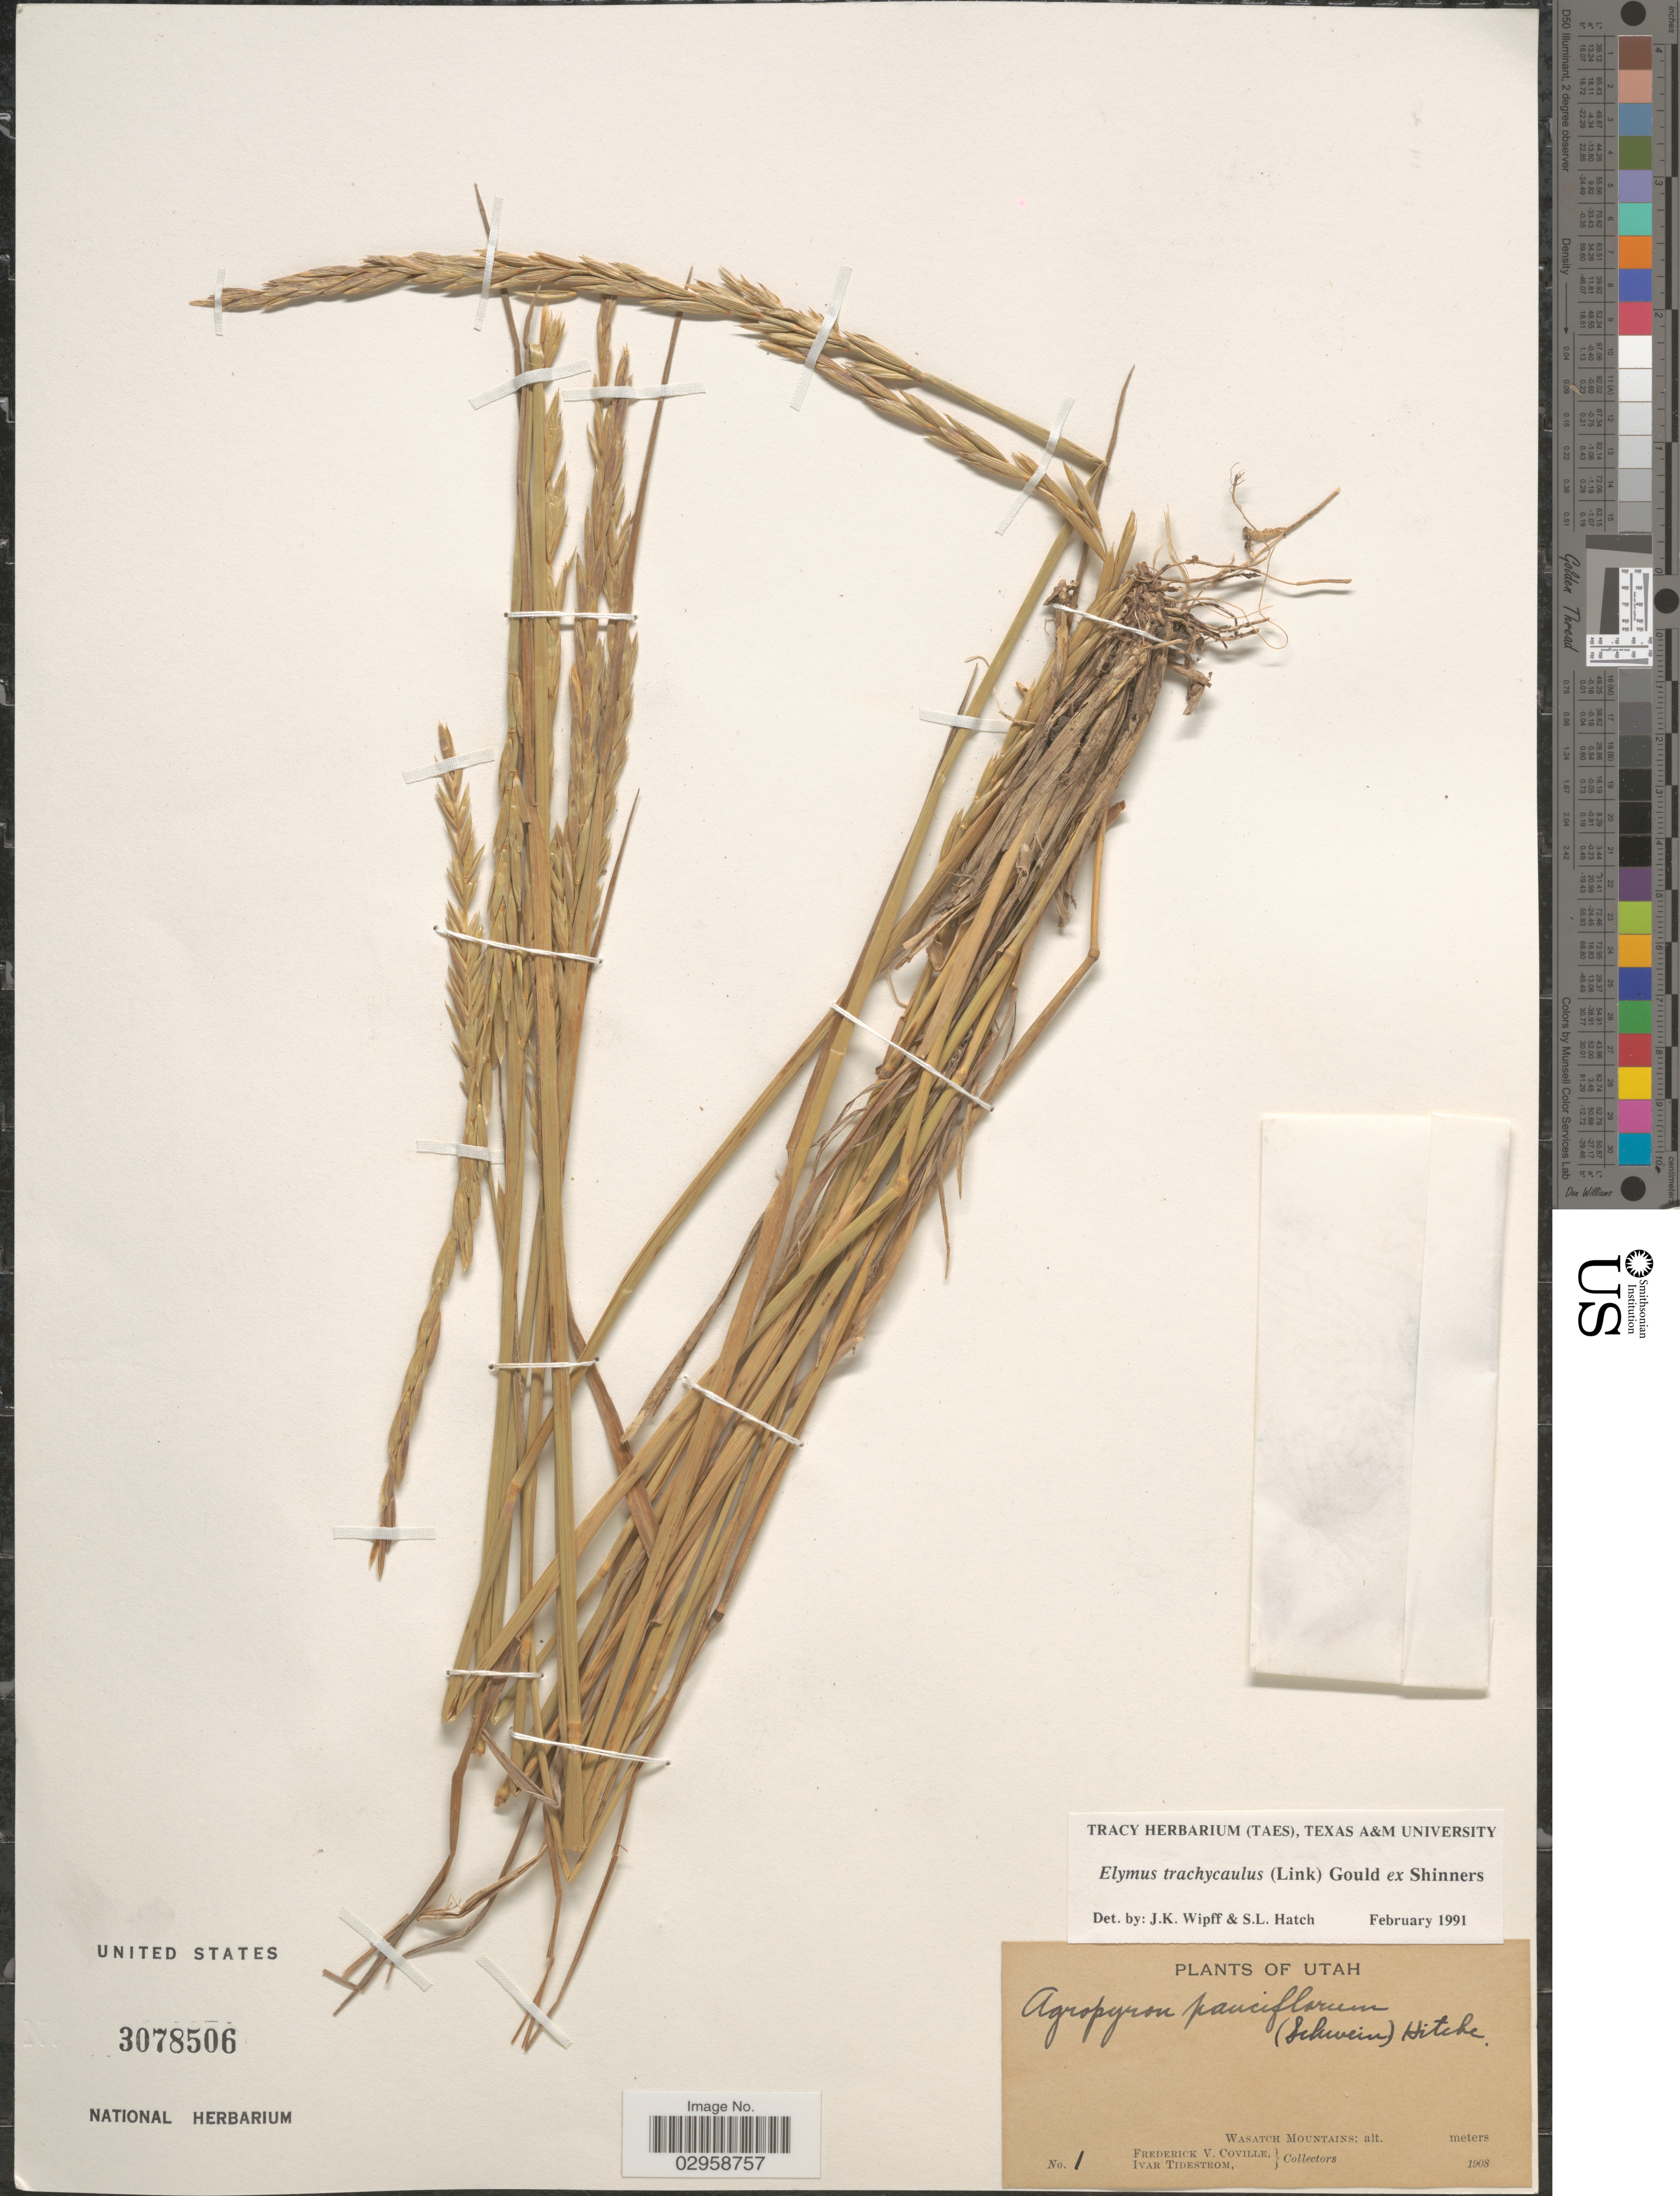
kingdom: Plantae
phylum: Tracheophyta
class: Liliopsida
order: Poales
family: Poaceae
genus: Elymus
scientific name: Elymus trachycaulus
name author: (Link) Gould ex Shinners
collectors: F. V. Coville & I. F. Tidestrom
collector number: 1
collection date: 1908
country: United States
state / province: Utah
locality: Wasatch Mountains.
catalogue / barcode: US 3078506